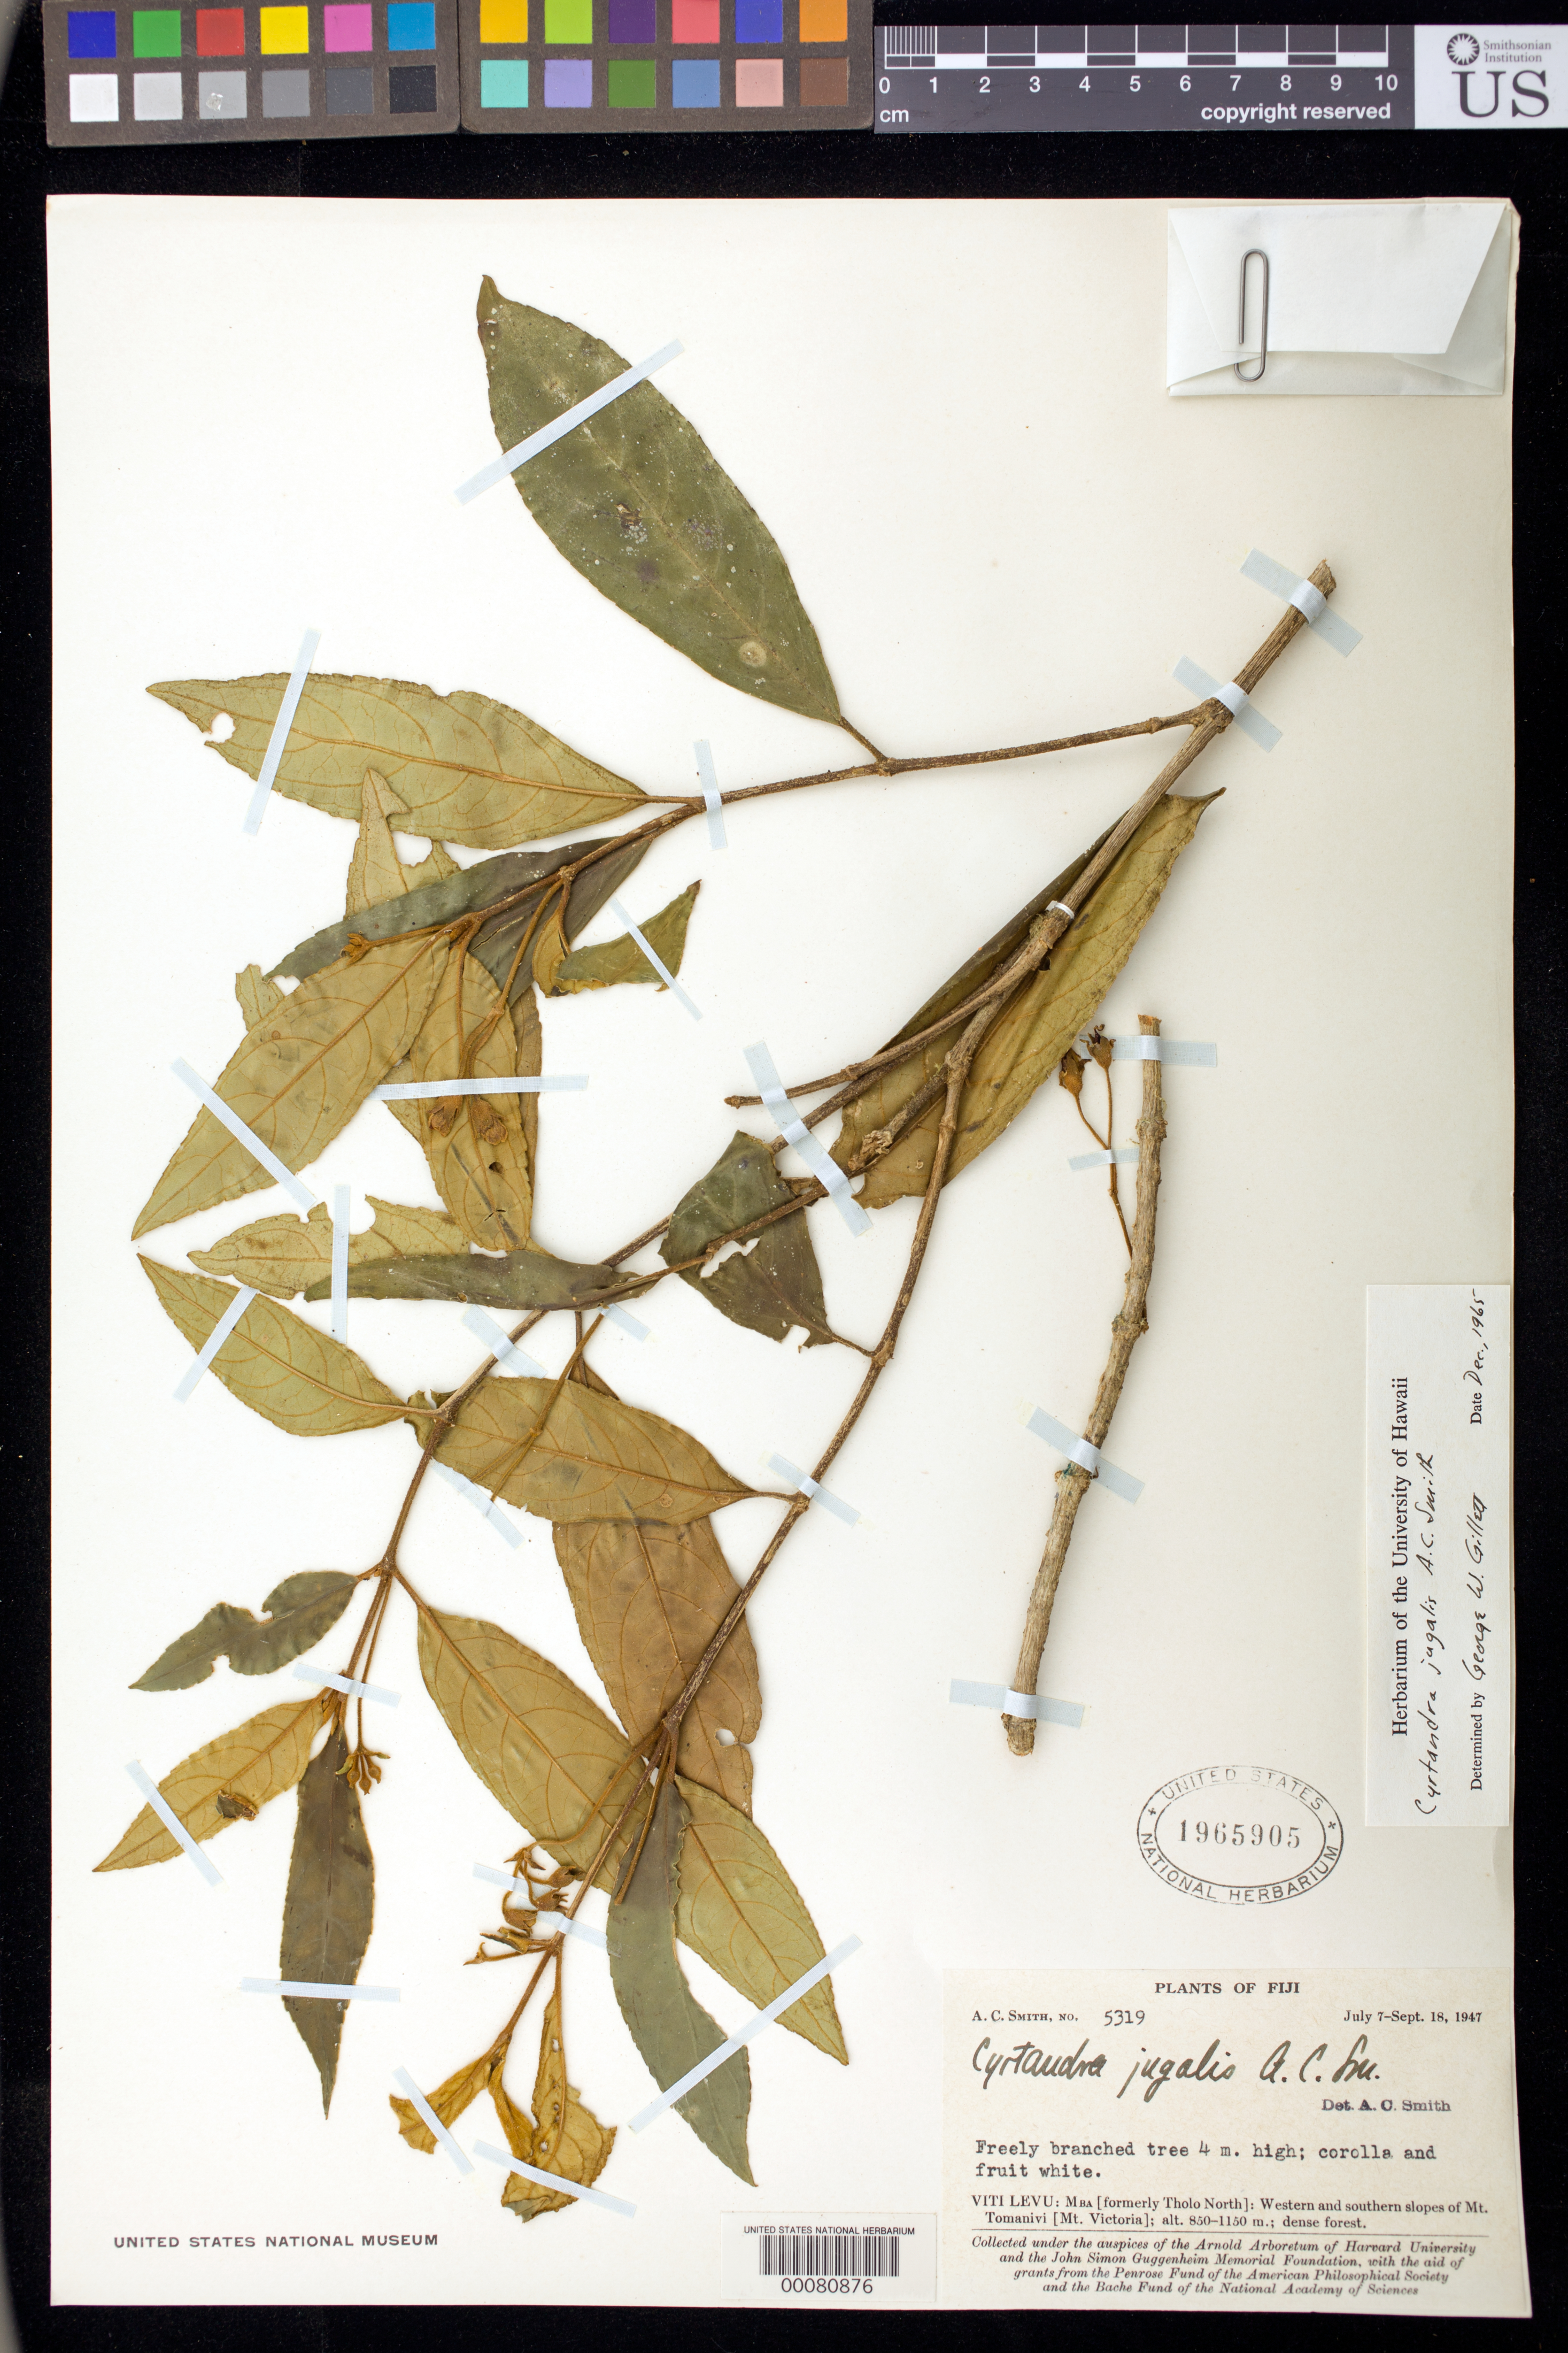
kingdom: Plantae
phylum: Tracheophyta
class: Magnoliopsida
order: Lamiales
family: Gesneriaceae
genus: Cyrtandra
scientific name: Cyrtandra jugalis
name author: A.C. Sm.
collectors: A. C. Smith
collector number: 5319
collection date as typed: Jul-Sep 1947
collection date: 1947-07/1947-09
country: Fiji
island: Viti Levu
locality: Mba Ýformerly tholo north¨, western and southern slopes of mt tomanivi Ýmt victoria¨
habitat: Dense forest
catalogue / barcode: US 1965905